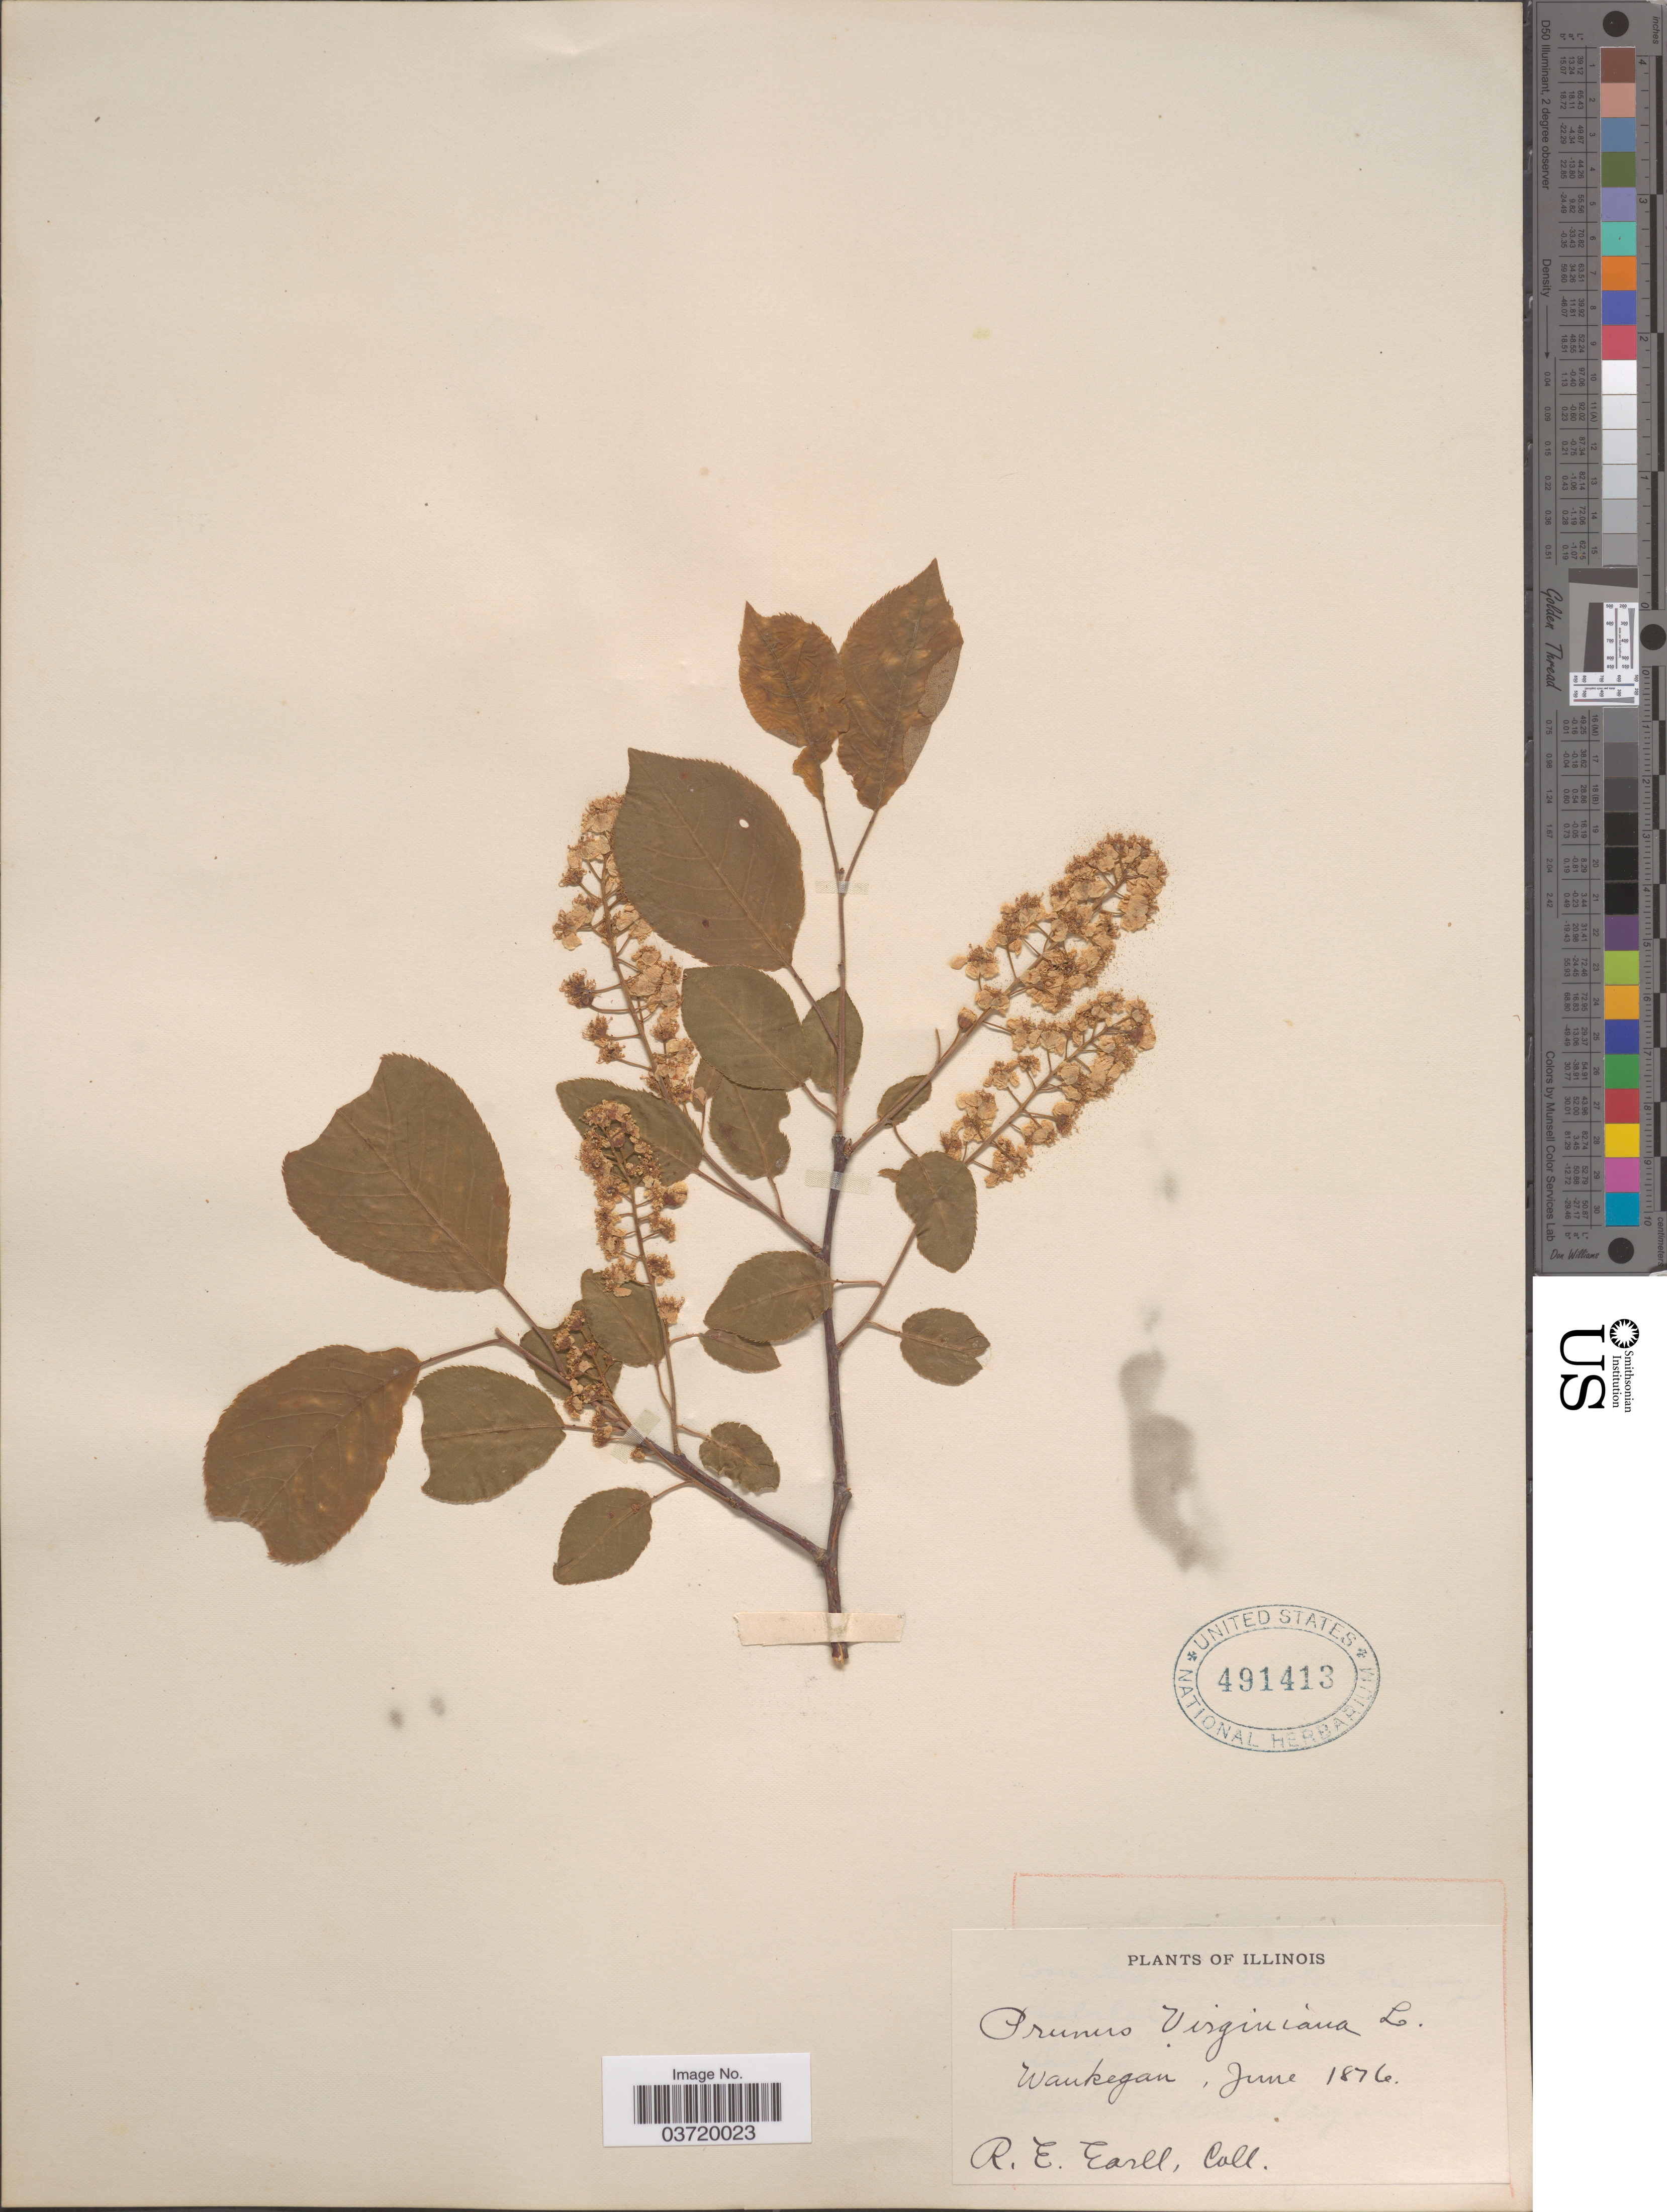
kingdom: Plantae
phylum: Tracheophyta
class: Magnoliopsida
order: Rosales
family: Rosaceae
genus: Prunus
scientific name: Prunus virginiana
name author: L.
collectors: R. Earll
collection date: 1876-06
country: United States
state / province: Illinois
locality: Waukegan.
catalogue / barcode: US 491413